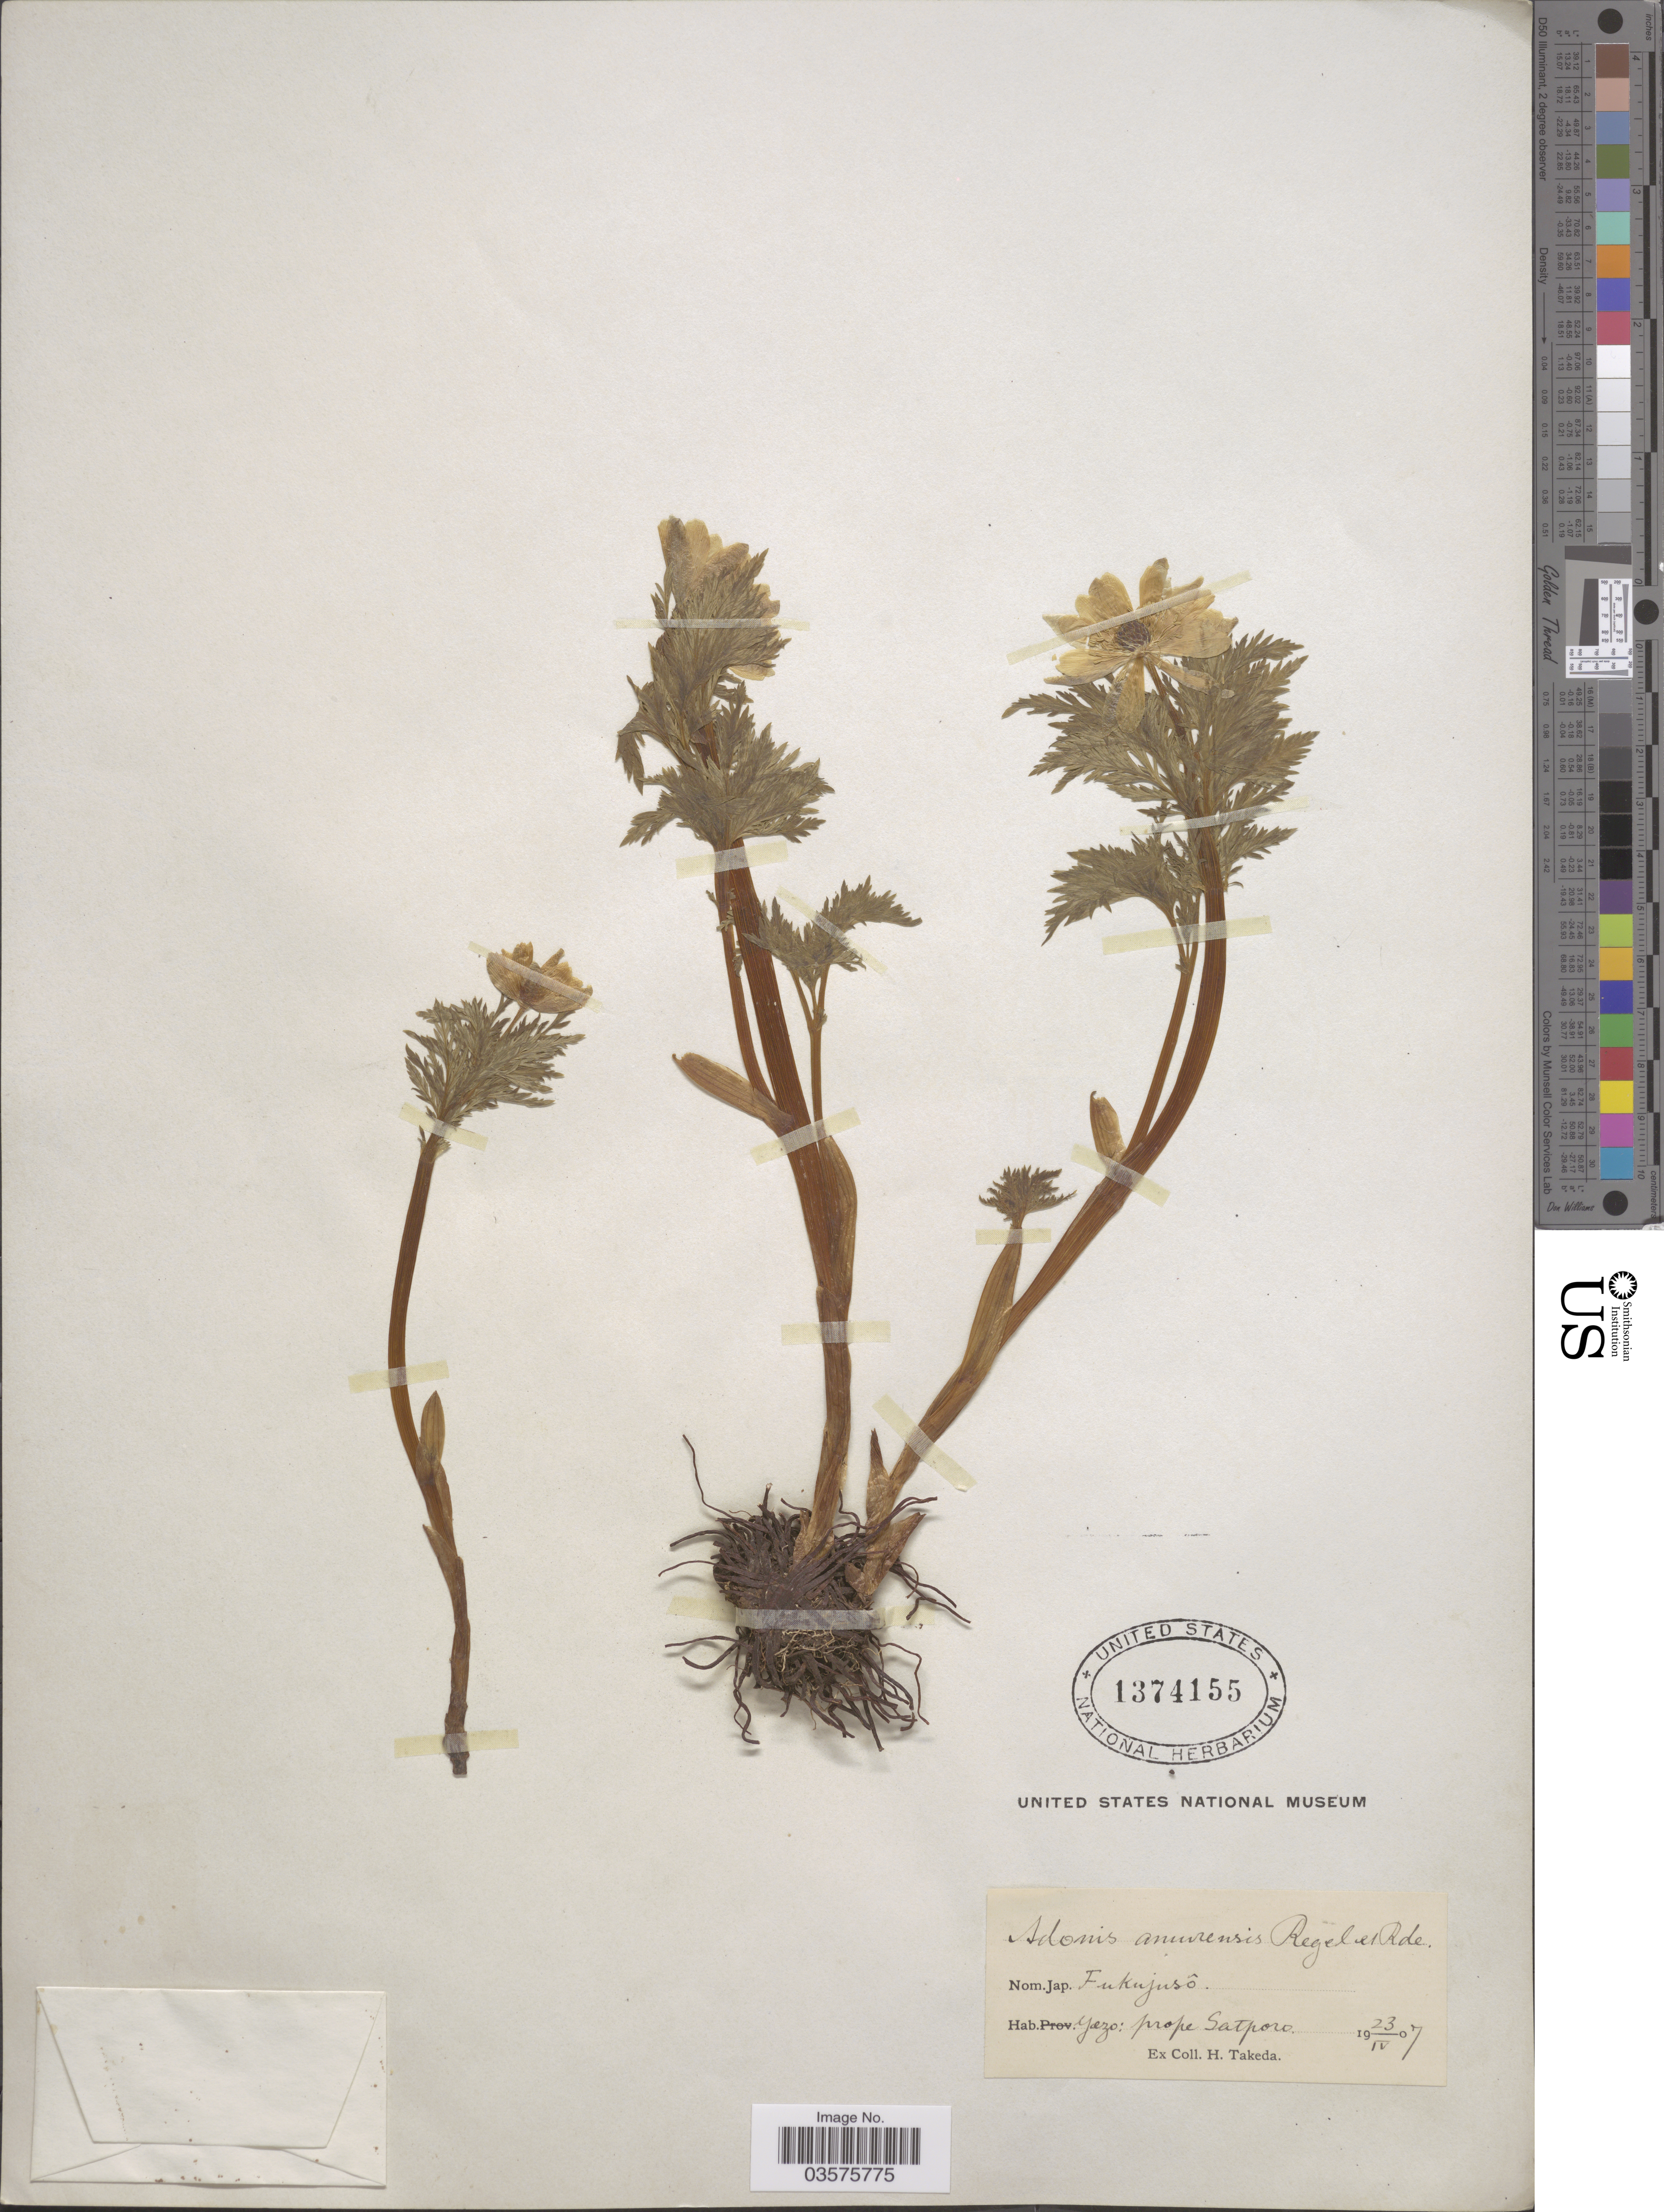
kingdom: Plantae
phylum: Tracheophyta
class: Magnoliopsida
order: Ranunculales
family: Ranunculaceae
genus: Adonis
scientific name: Adonis amurensis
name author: Regel & Radde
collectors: H. Takeda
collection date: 1907-04-23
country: Japan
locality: Yezo: prope Satporo.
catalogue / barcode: US 1374155